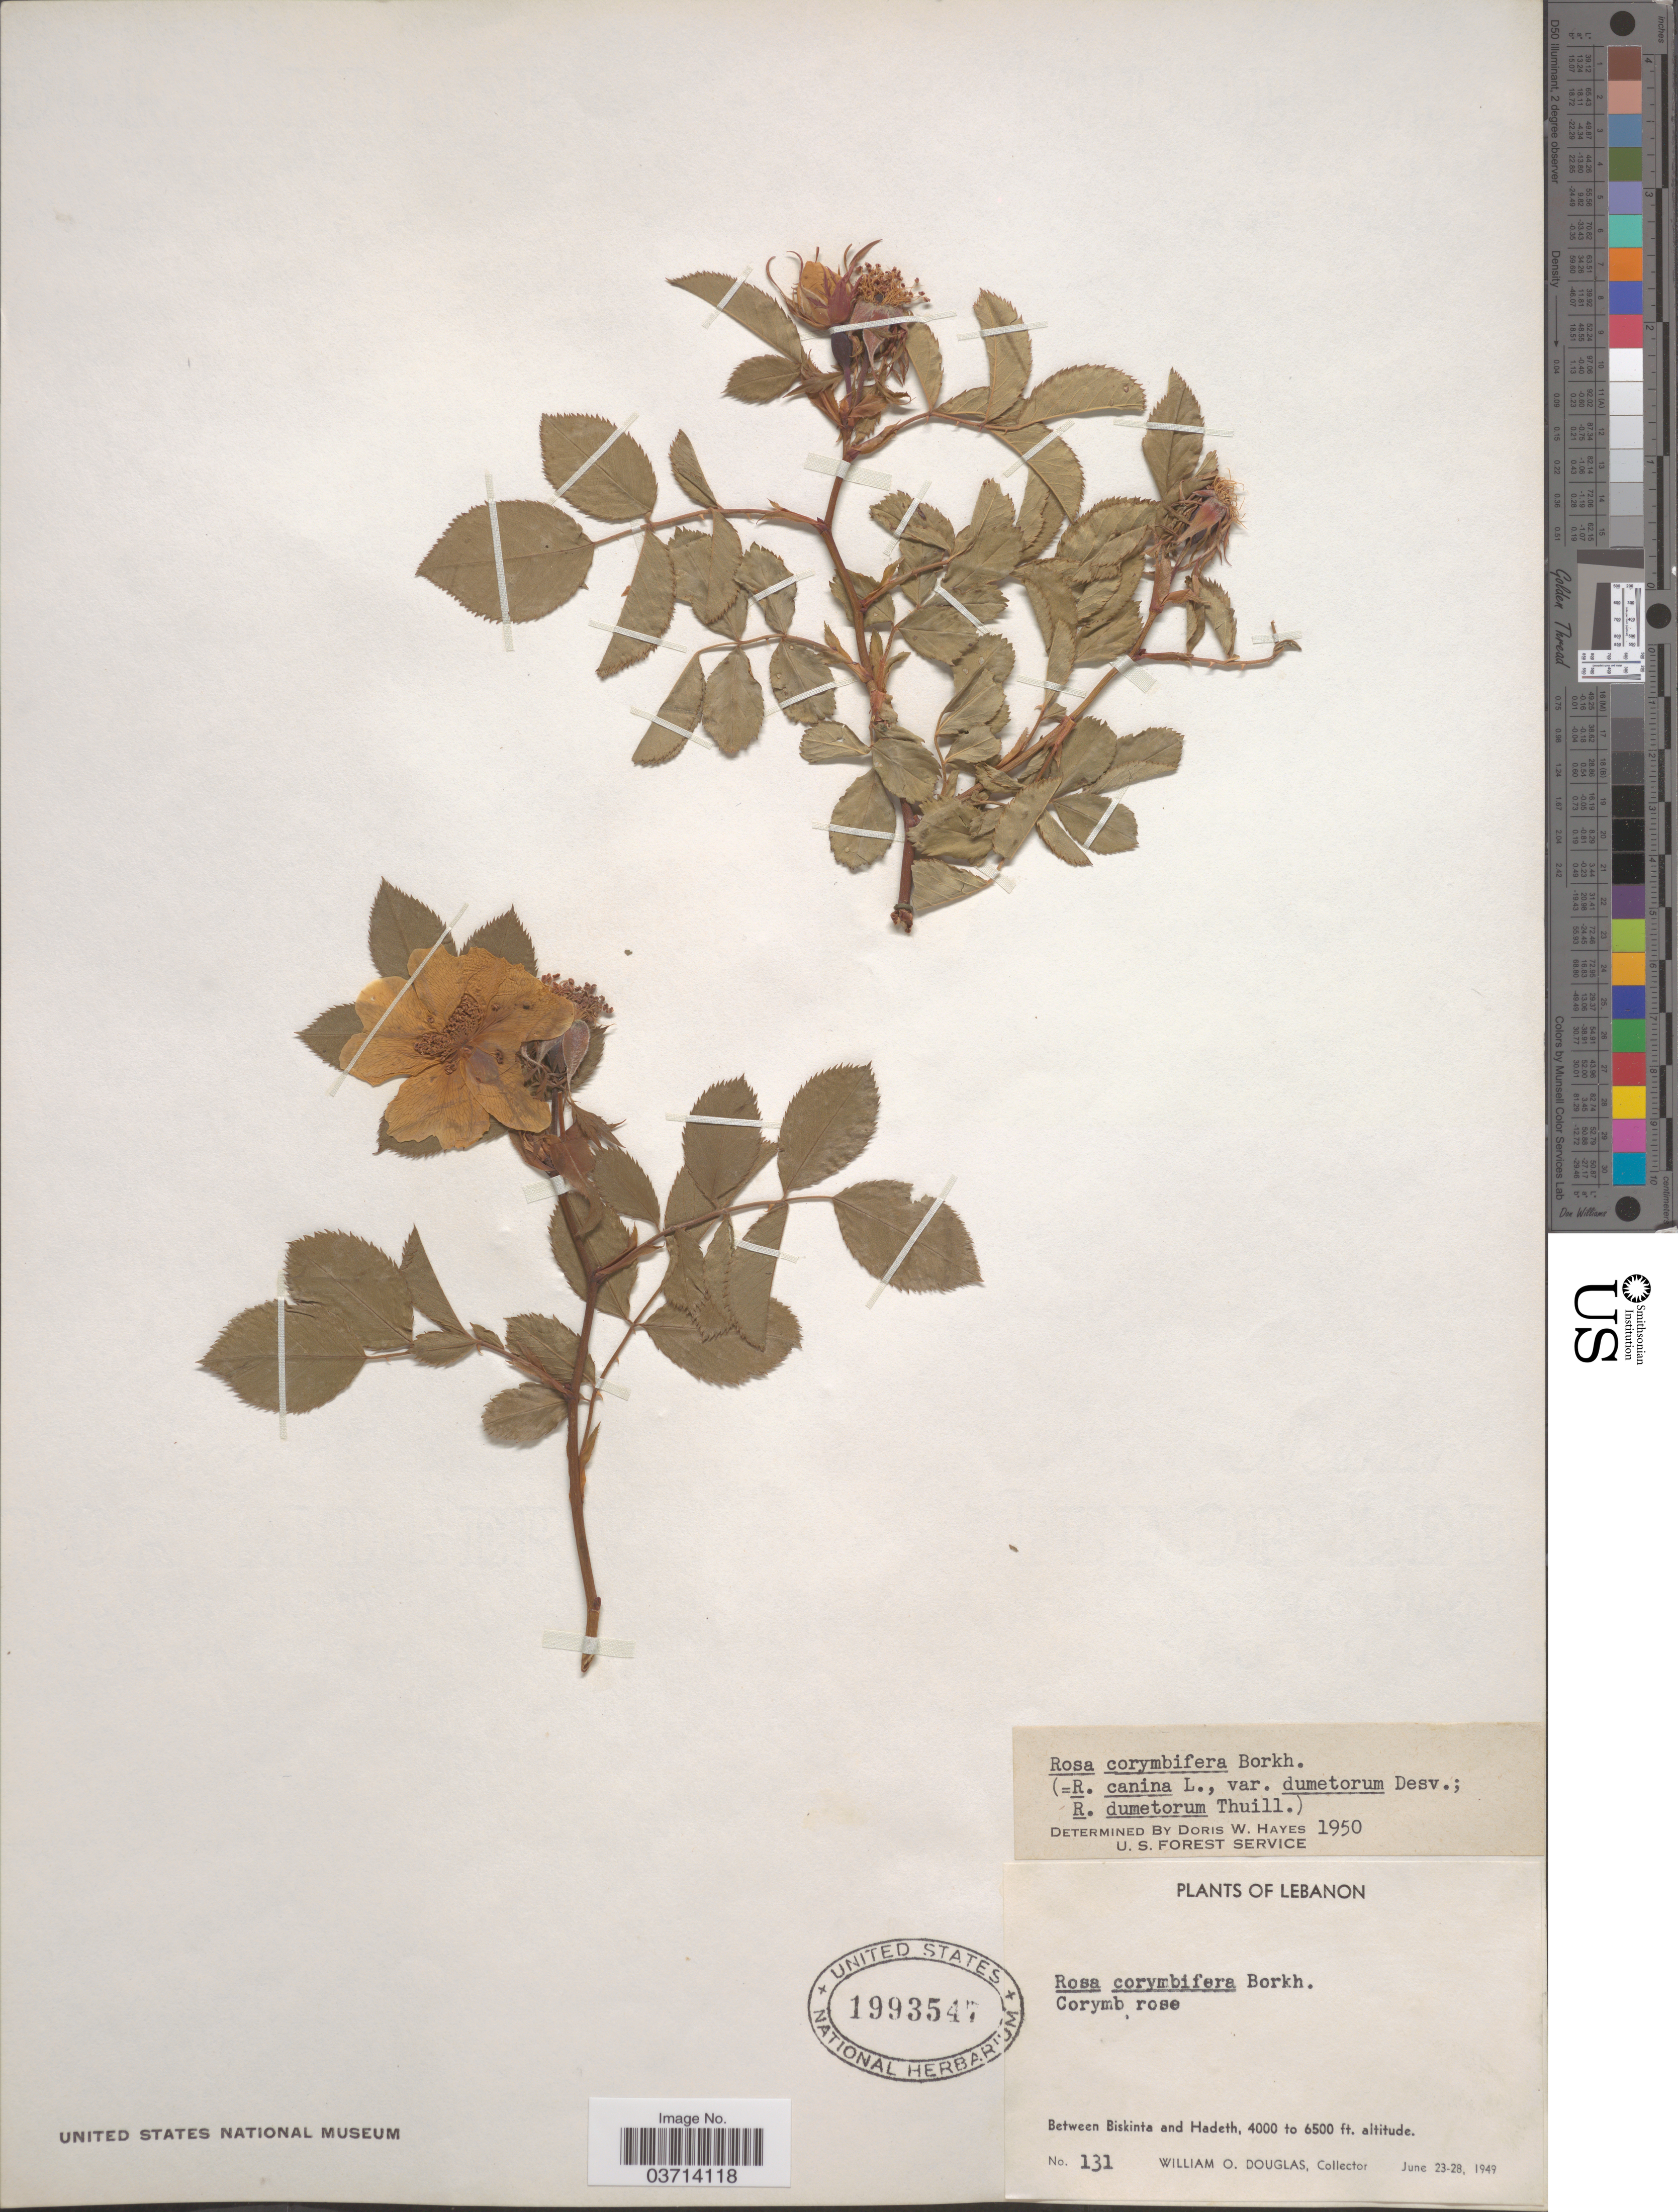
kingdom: Plantae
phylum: Tracheophyta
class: Magnoliopsida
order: Rosales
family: Rosaceae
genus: Rosa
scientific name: Rosa corymbifera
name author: Borkh.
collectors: W. Douglas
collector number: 131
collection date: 1949-06-23/1949-06-28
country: Lebanon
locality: Between Biskinta and Hadeth.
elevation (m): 1219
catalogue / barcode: US 1993547